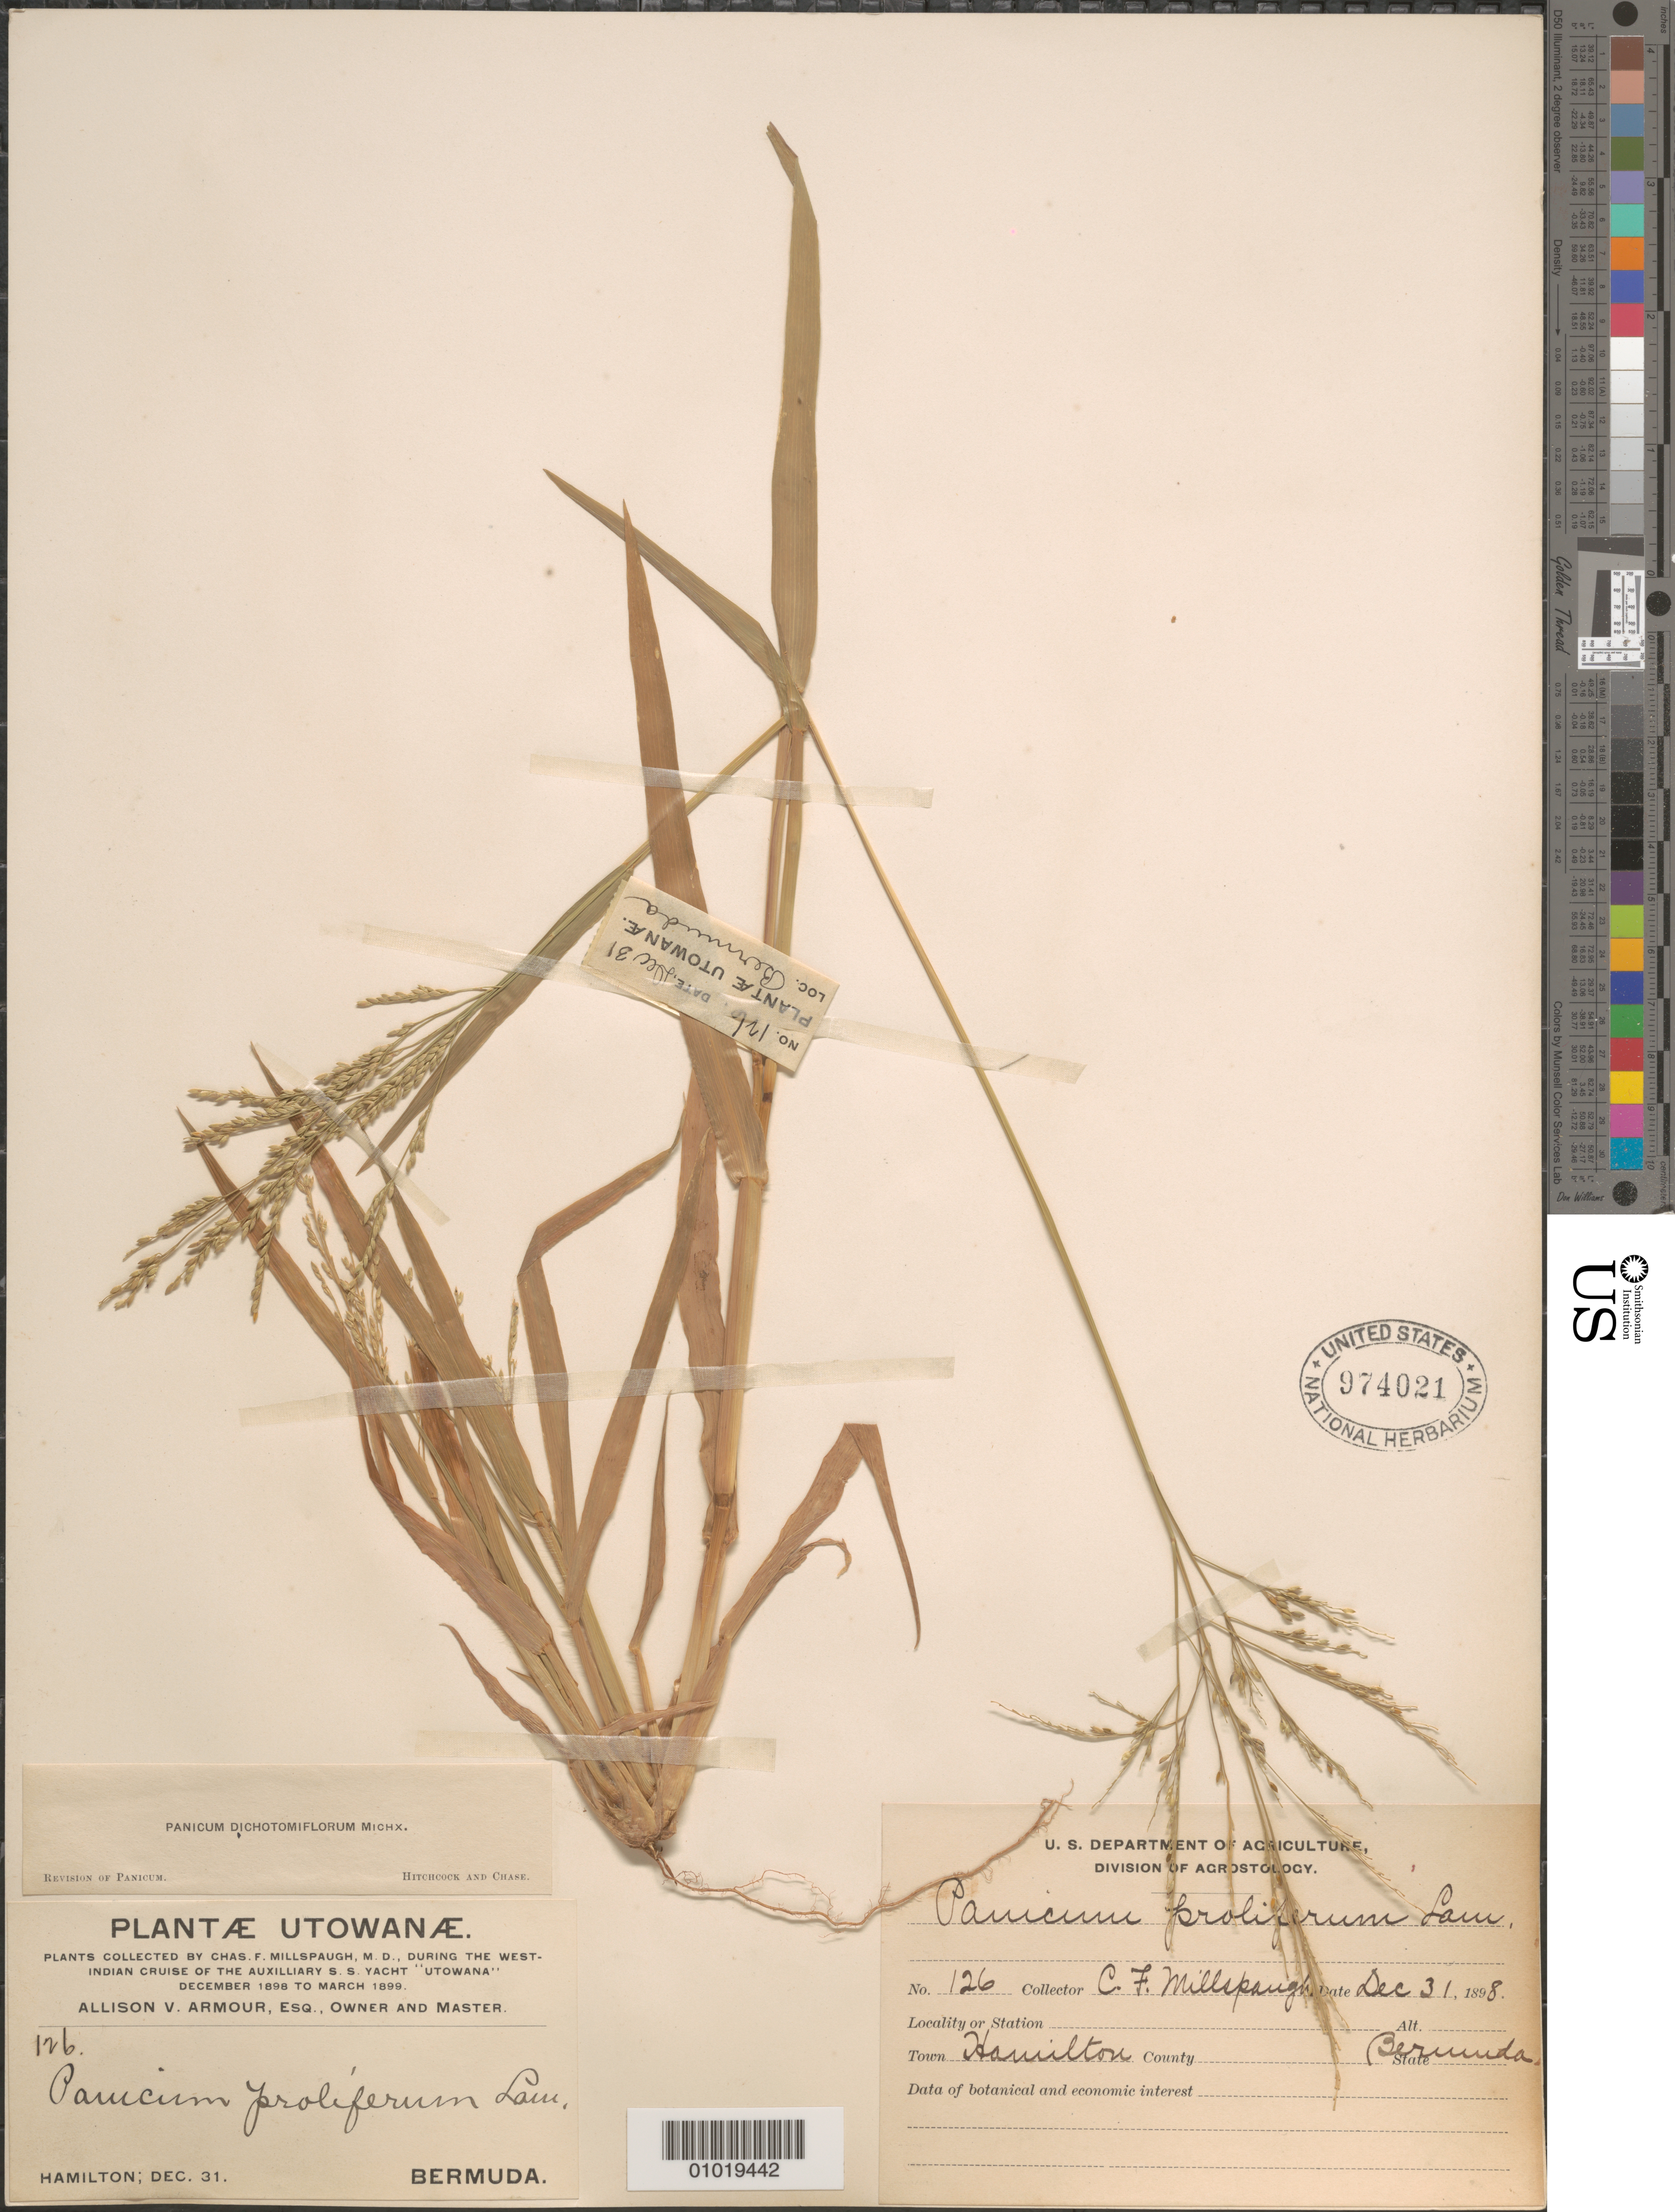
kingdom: Plantae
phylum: Tracheophyta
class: Liliopsida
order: Poales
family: Poaceae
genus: Panicum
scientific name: Panicum dichotomiflorum subsp. dichotomiflorum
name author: Michx.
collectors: C. F. Millspaugh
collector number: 126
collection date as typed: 31 Dec 1898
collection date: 1898-12-31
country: Bermuda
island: Bermuda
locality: Hamilton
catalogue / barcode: US 974021